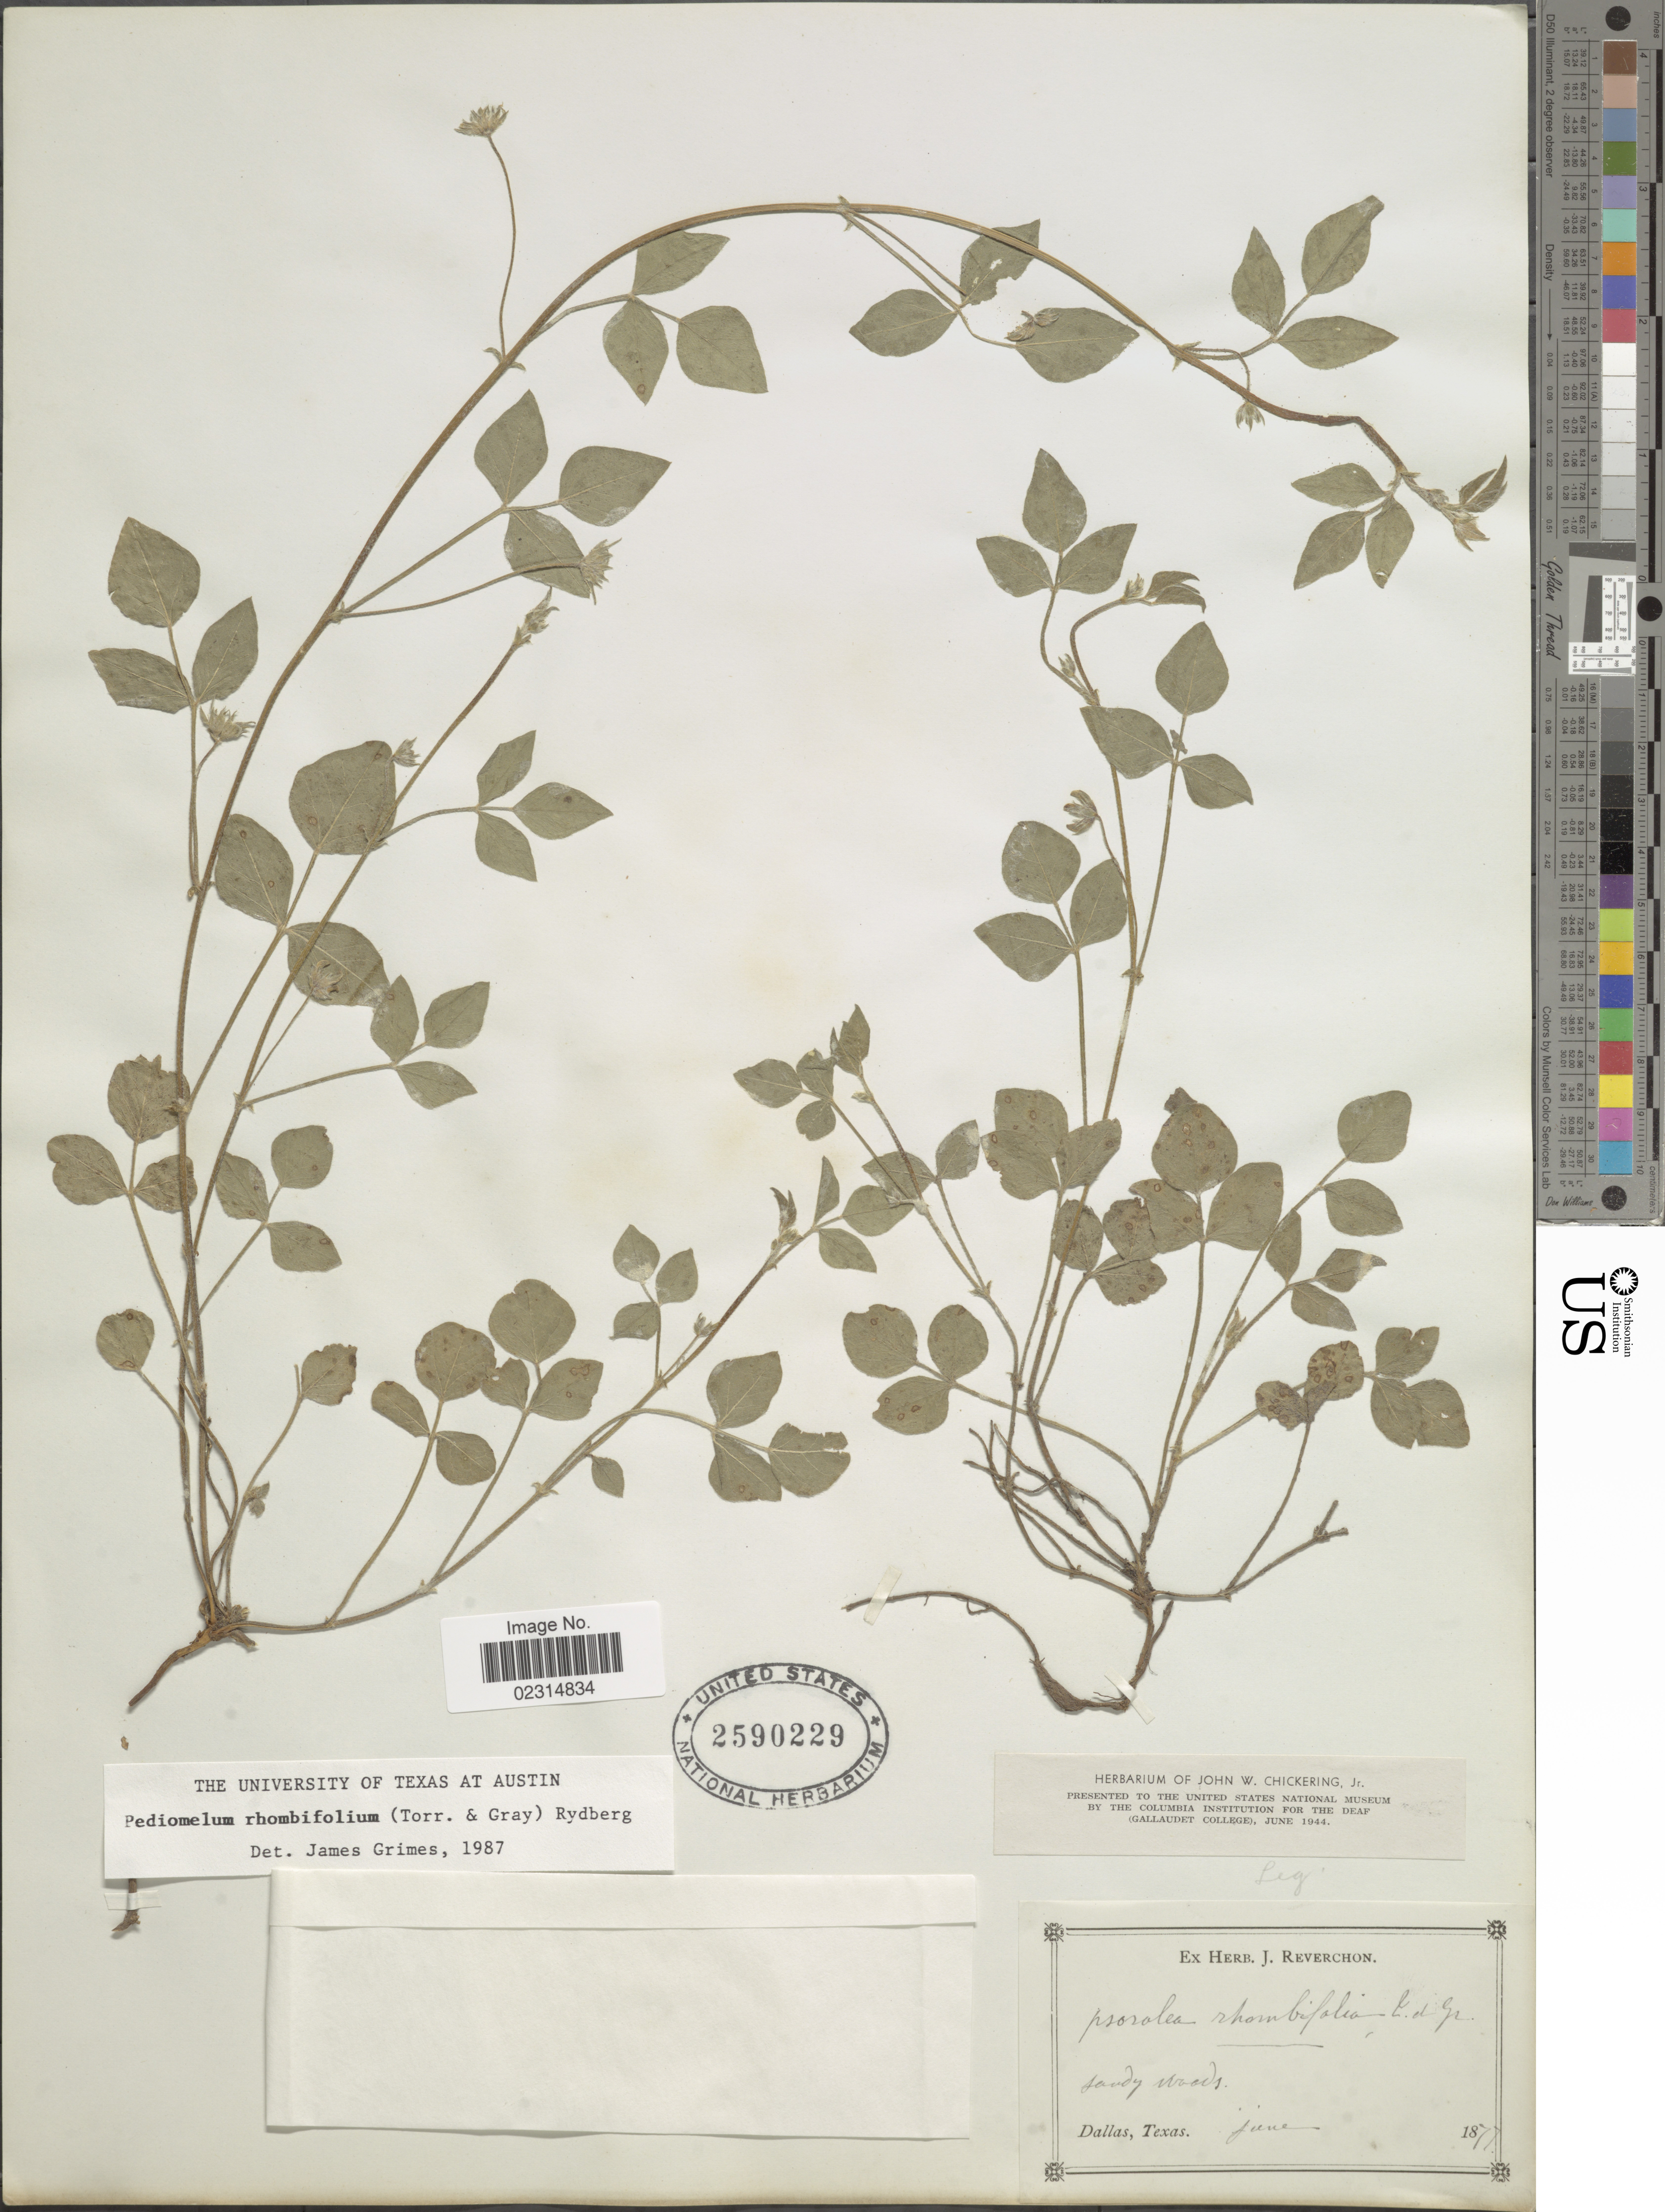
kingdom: Plantae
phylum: Tracheophyta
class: Magnoliopsida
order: Fabales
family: Fabaceae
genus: Pediomelum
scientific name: Pediomelum rhombifolium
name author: (Torr. & A. Gray) Rydb.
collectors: ex herb. J. Reverchon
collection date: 1877-06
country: United States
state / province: Texas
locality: Sandy Woods, Dallas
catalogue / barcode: US 2590229